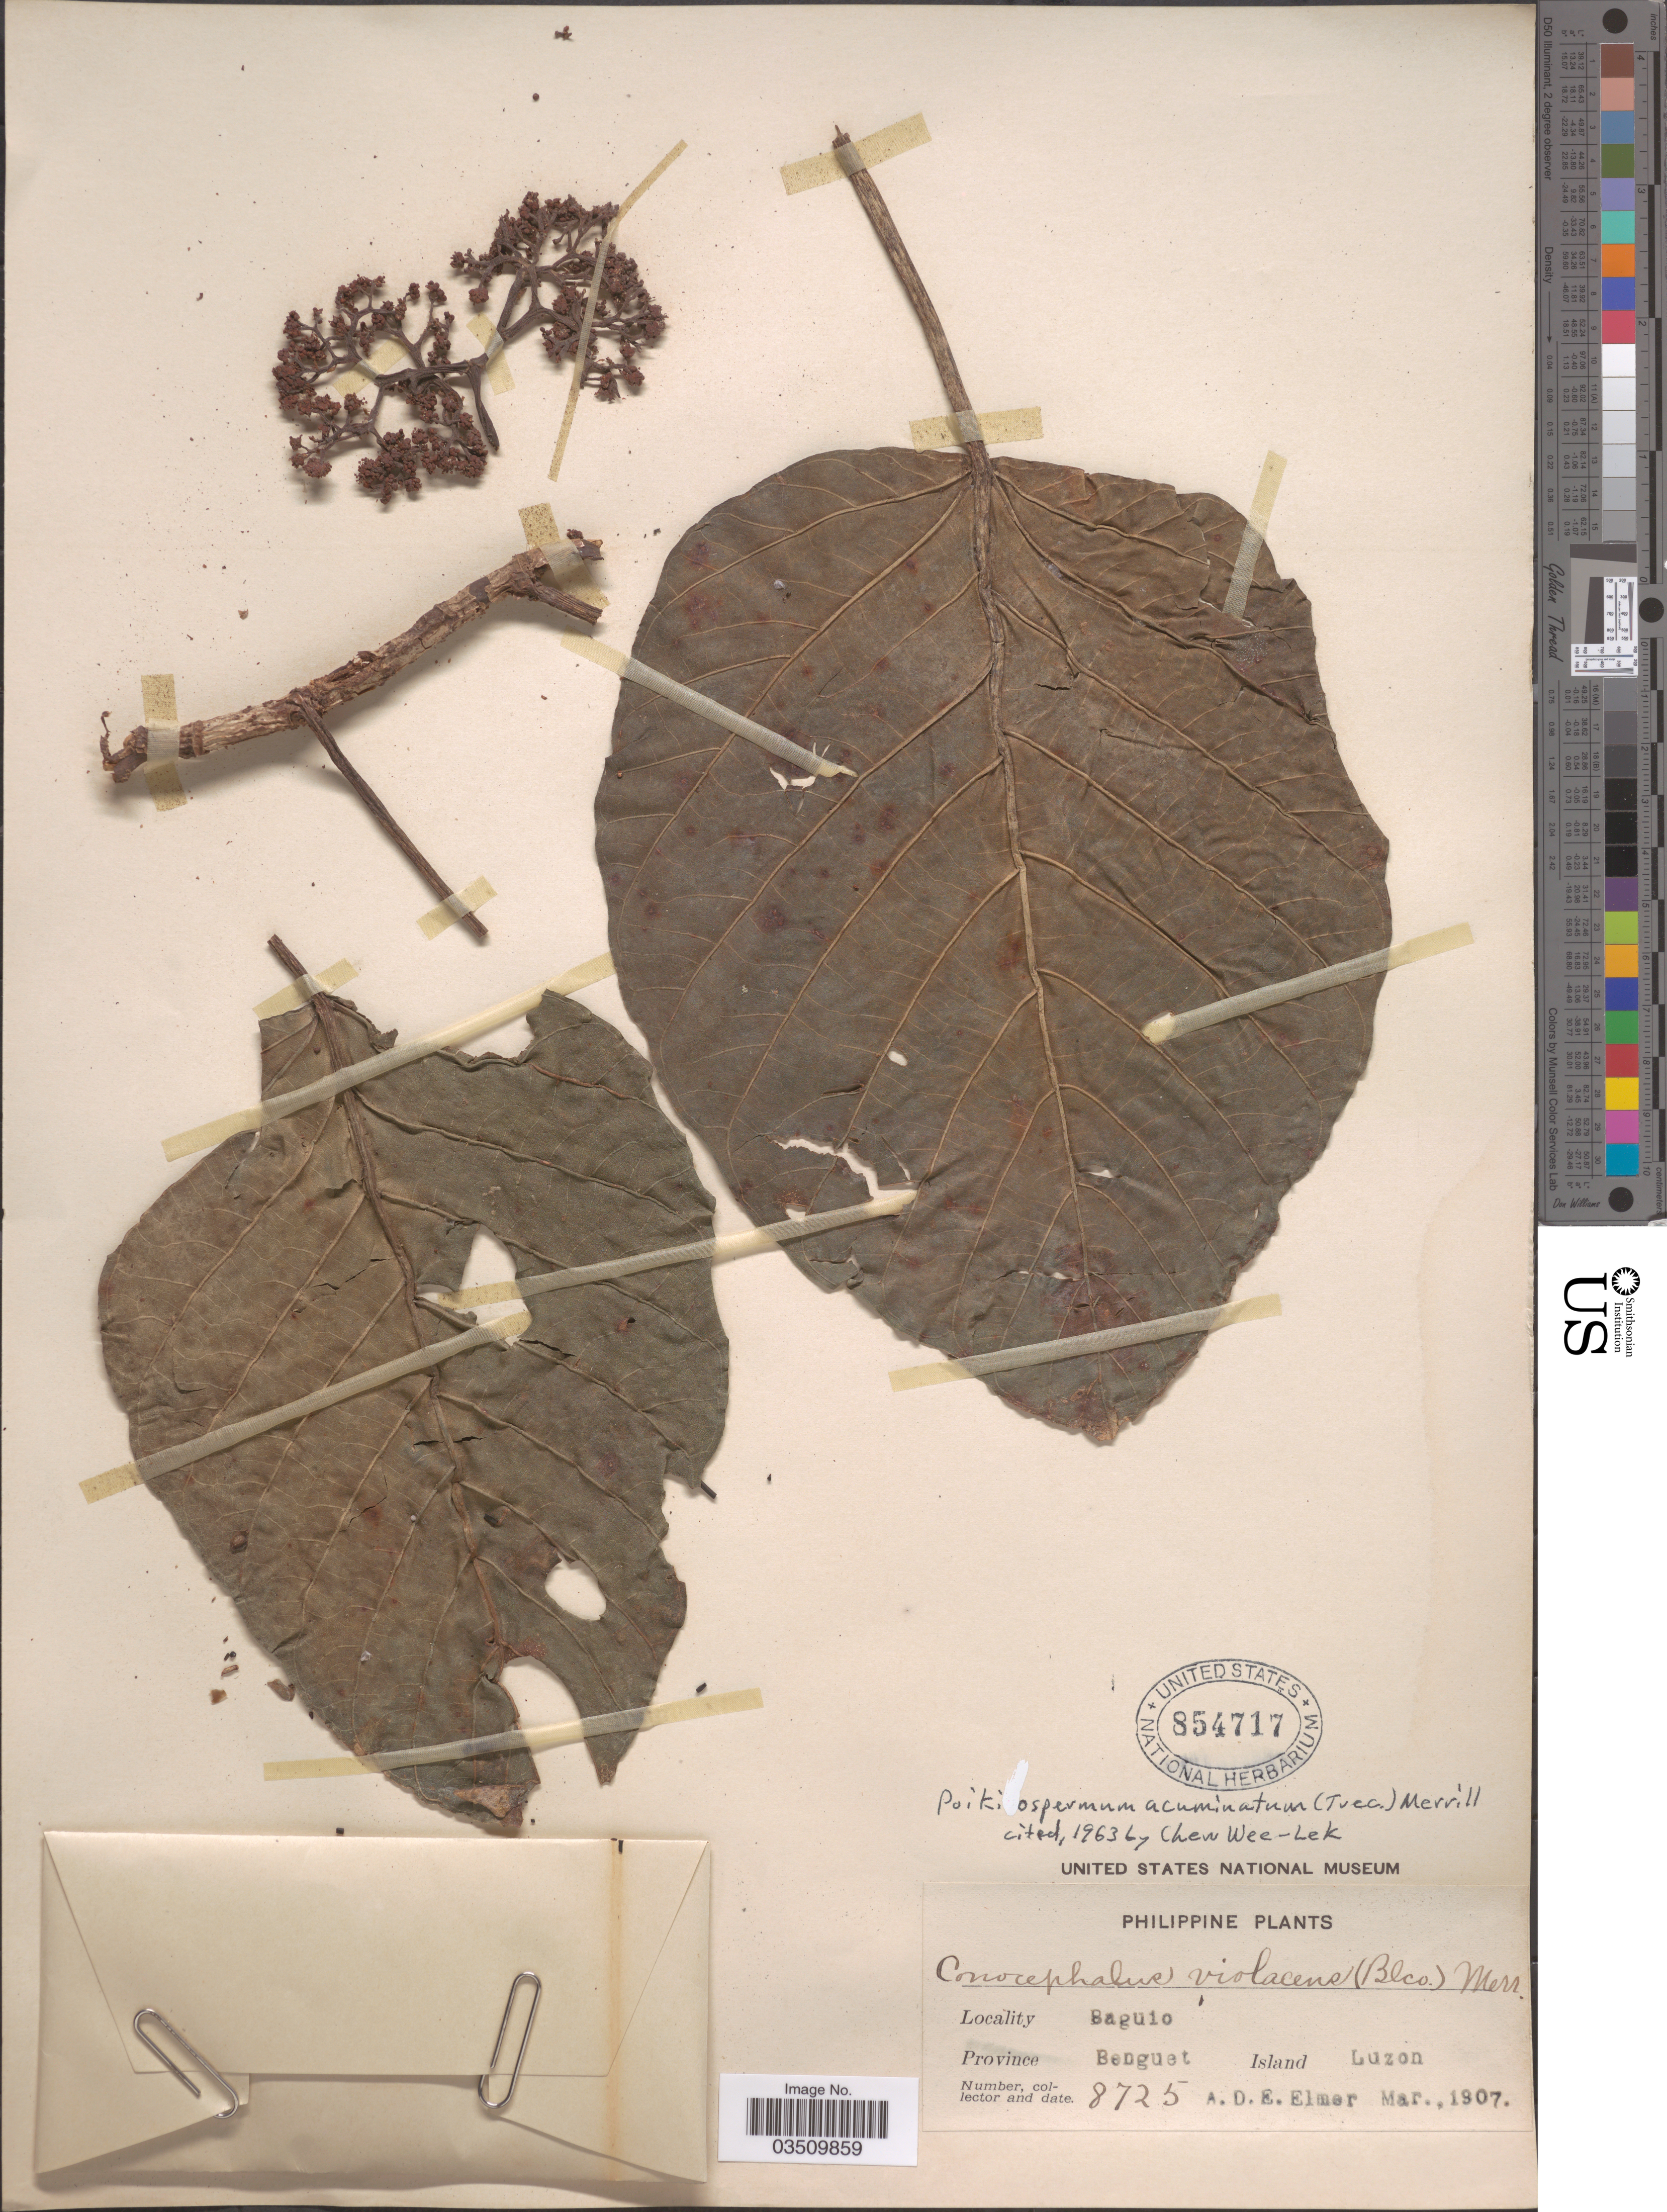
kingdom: Plantae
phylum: Tracheophyta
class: Magnoliopsida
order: Rosales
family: Urticaceae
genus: Poikilospermum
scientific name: Poikilospermum acuminatum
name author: (Trécul) Merr.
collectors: A. D. E. Elmer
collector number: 8725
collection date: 1907-03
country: Philippines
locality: Baguio, Province Benguet, Luzon.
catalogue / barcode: US 854717